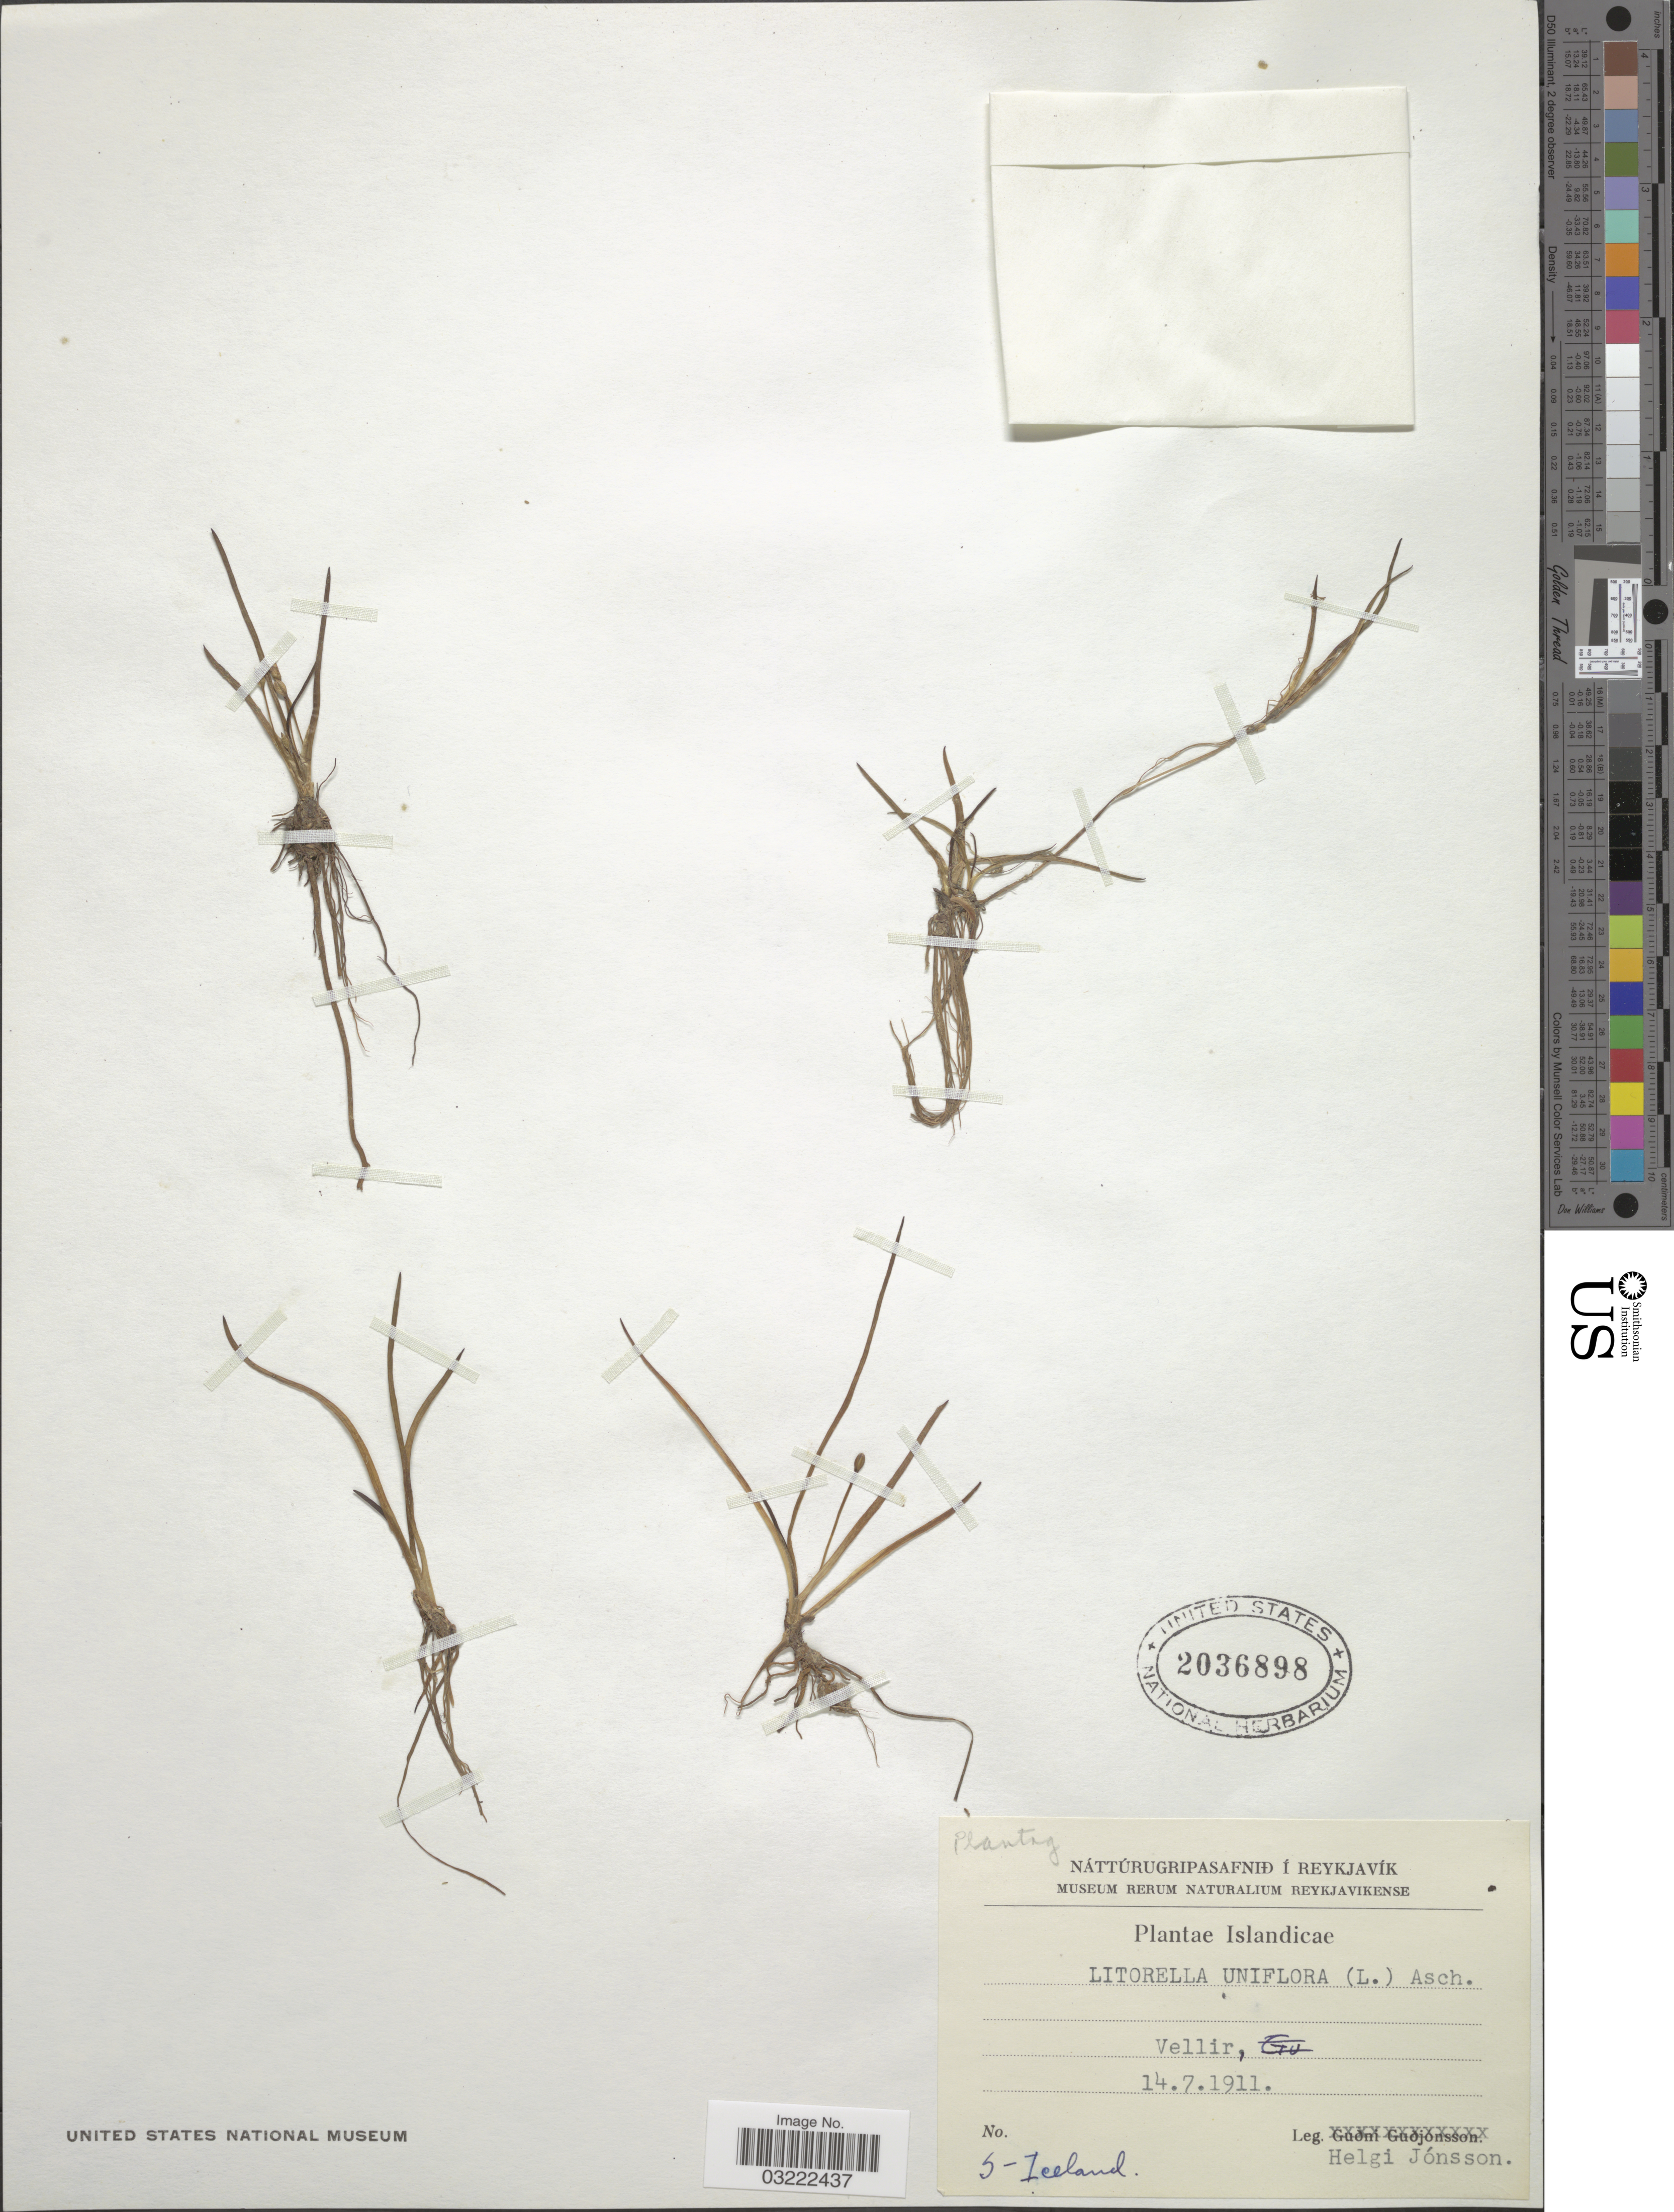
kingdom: Plantae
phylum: Tracheophyta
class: Magnoliopsida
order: Lamiales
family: Plantaginaceae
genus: Littorella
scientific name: Littorella uniflora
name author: (L.) Asch.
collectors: H. Jónsson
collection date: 1911-07-14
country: Iceland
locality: Vellir, S-Iceland.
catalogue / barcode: US 2036898